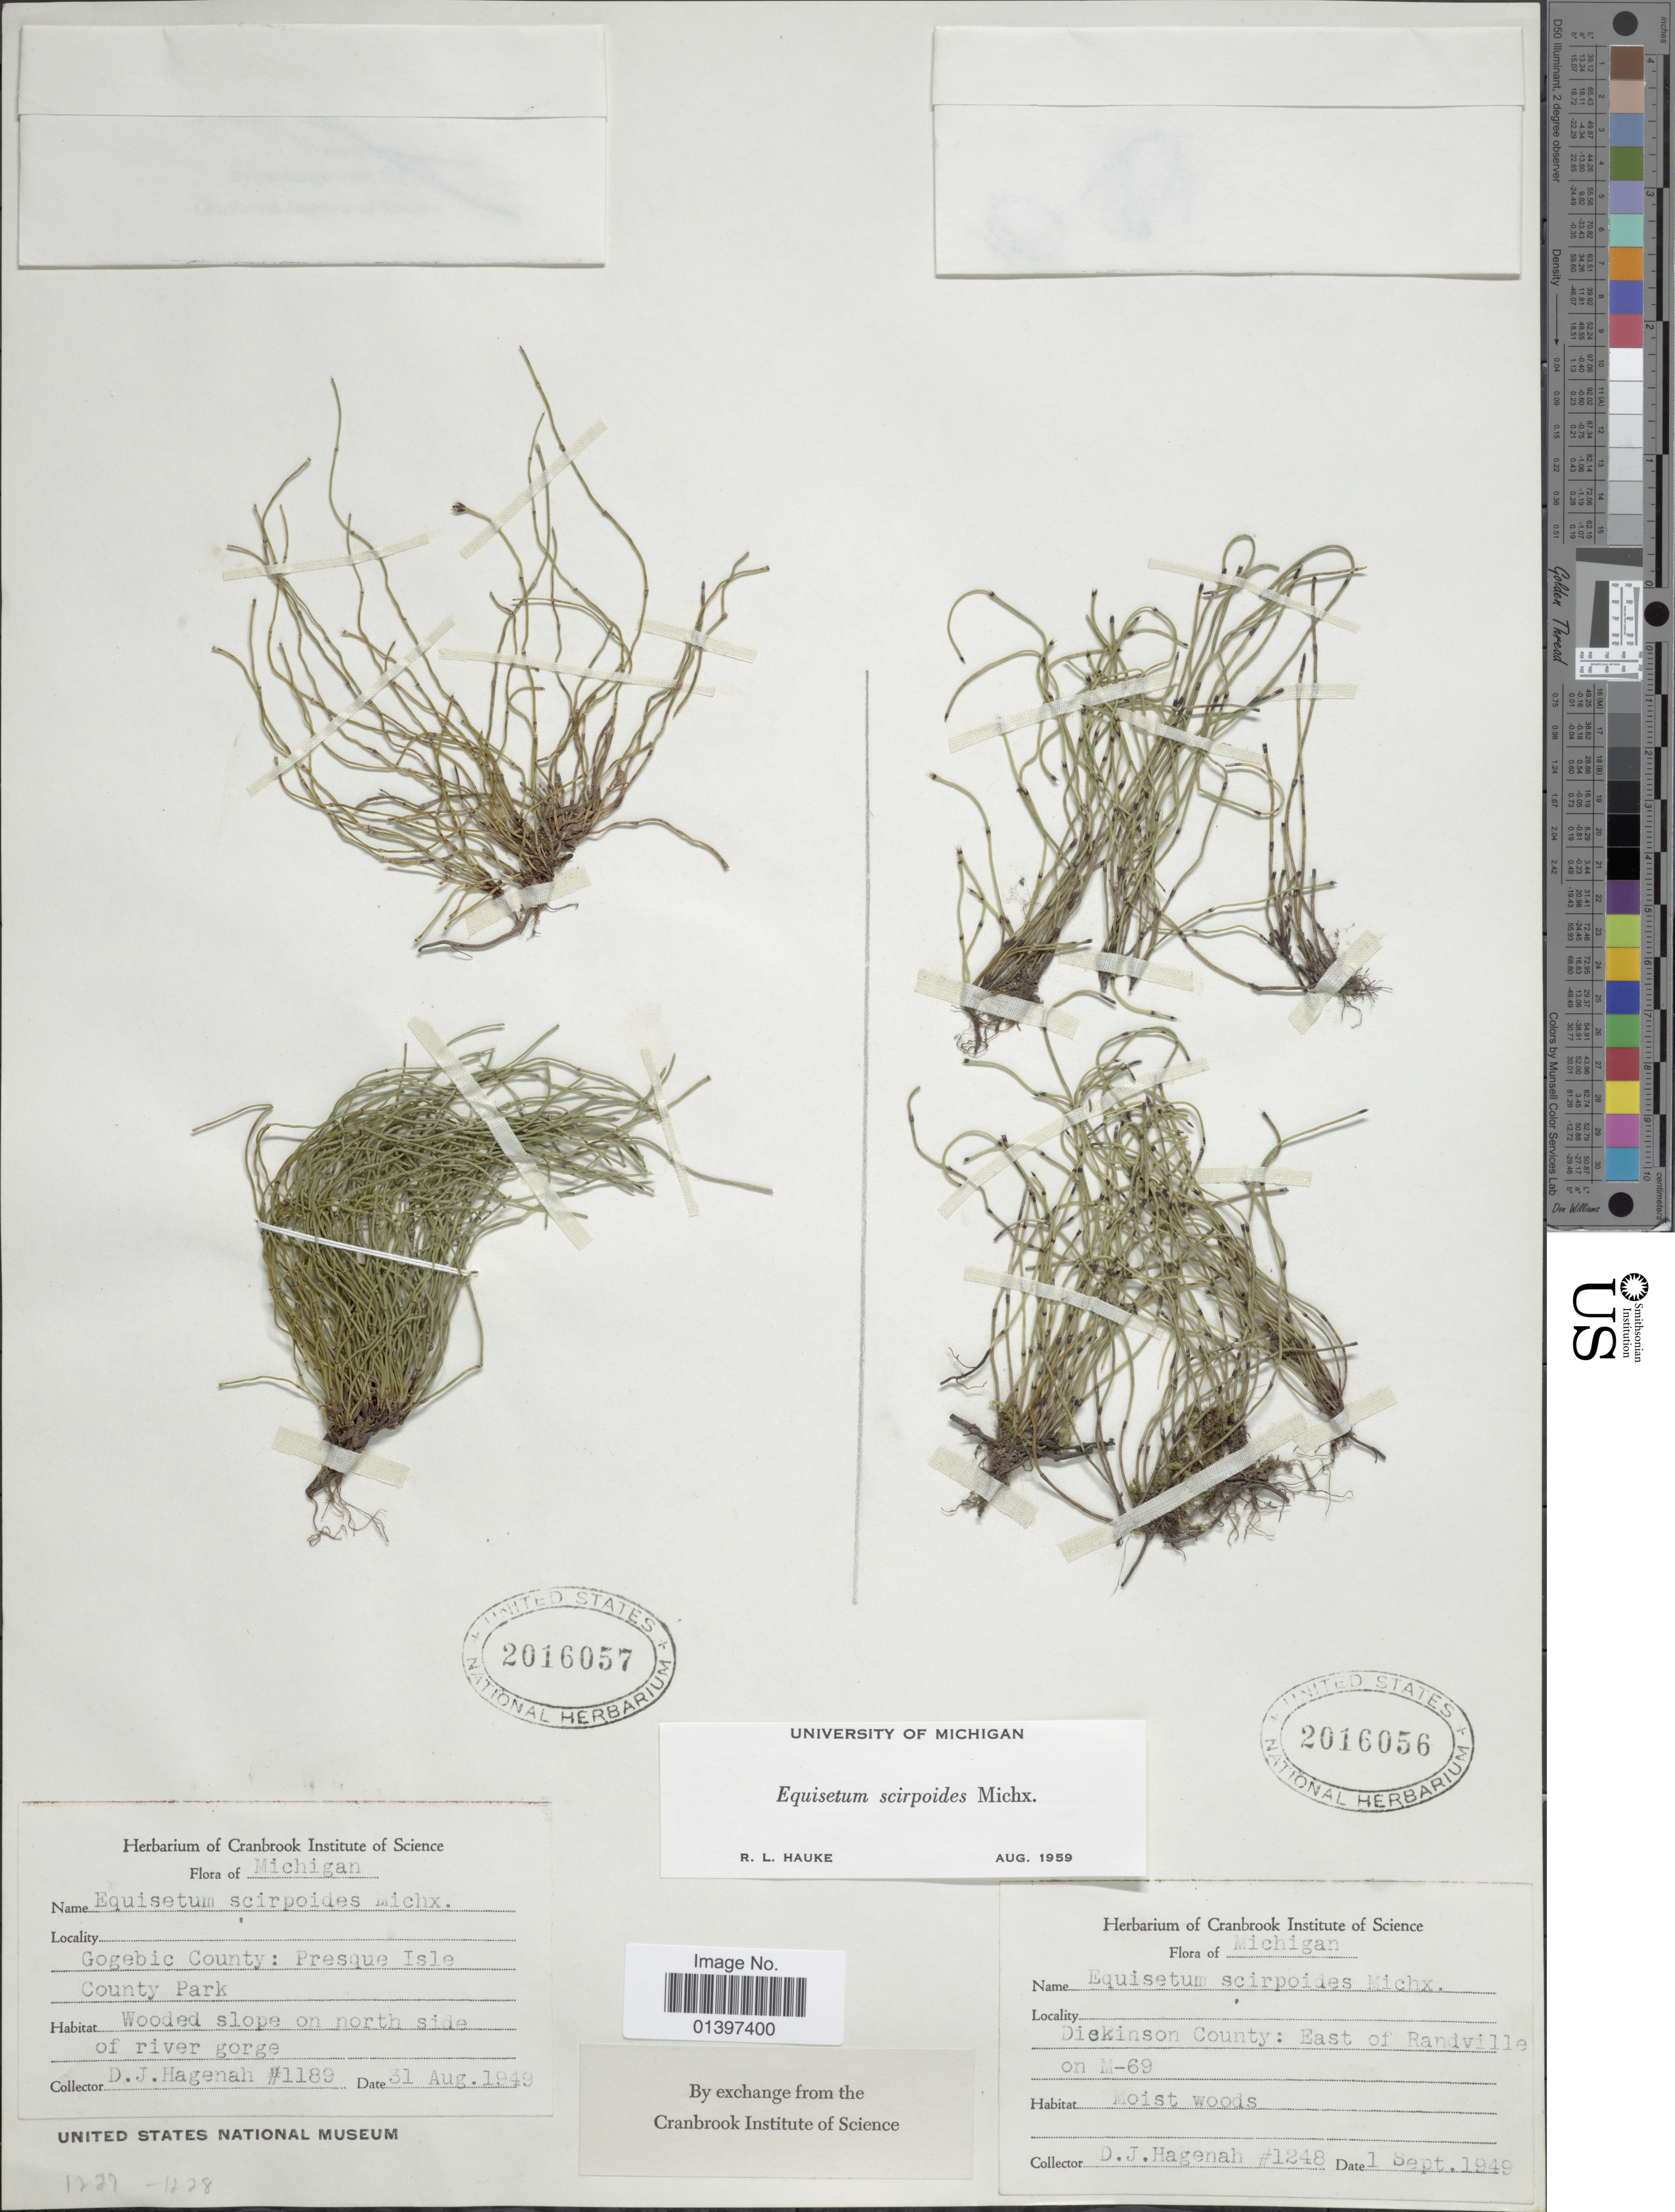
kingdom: Plantae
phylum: Tracheophyta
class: Polypodiopsida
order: Equisetales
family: Equisetaceae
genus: Equisetum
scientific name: Equisetum scirpoides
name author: Michx.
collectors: D. Hagenah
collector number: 1189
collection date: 1949-08-31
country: United States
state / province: Michigan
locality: Gogebic County: Presque Isle County Park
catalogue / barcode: US 2016057-2